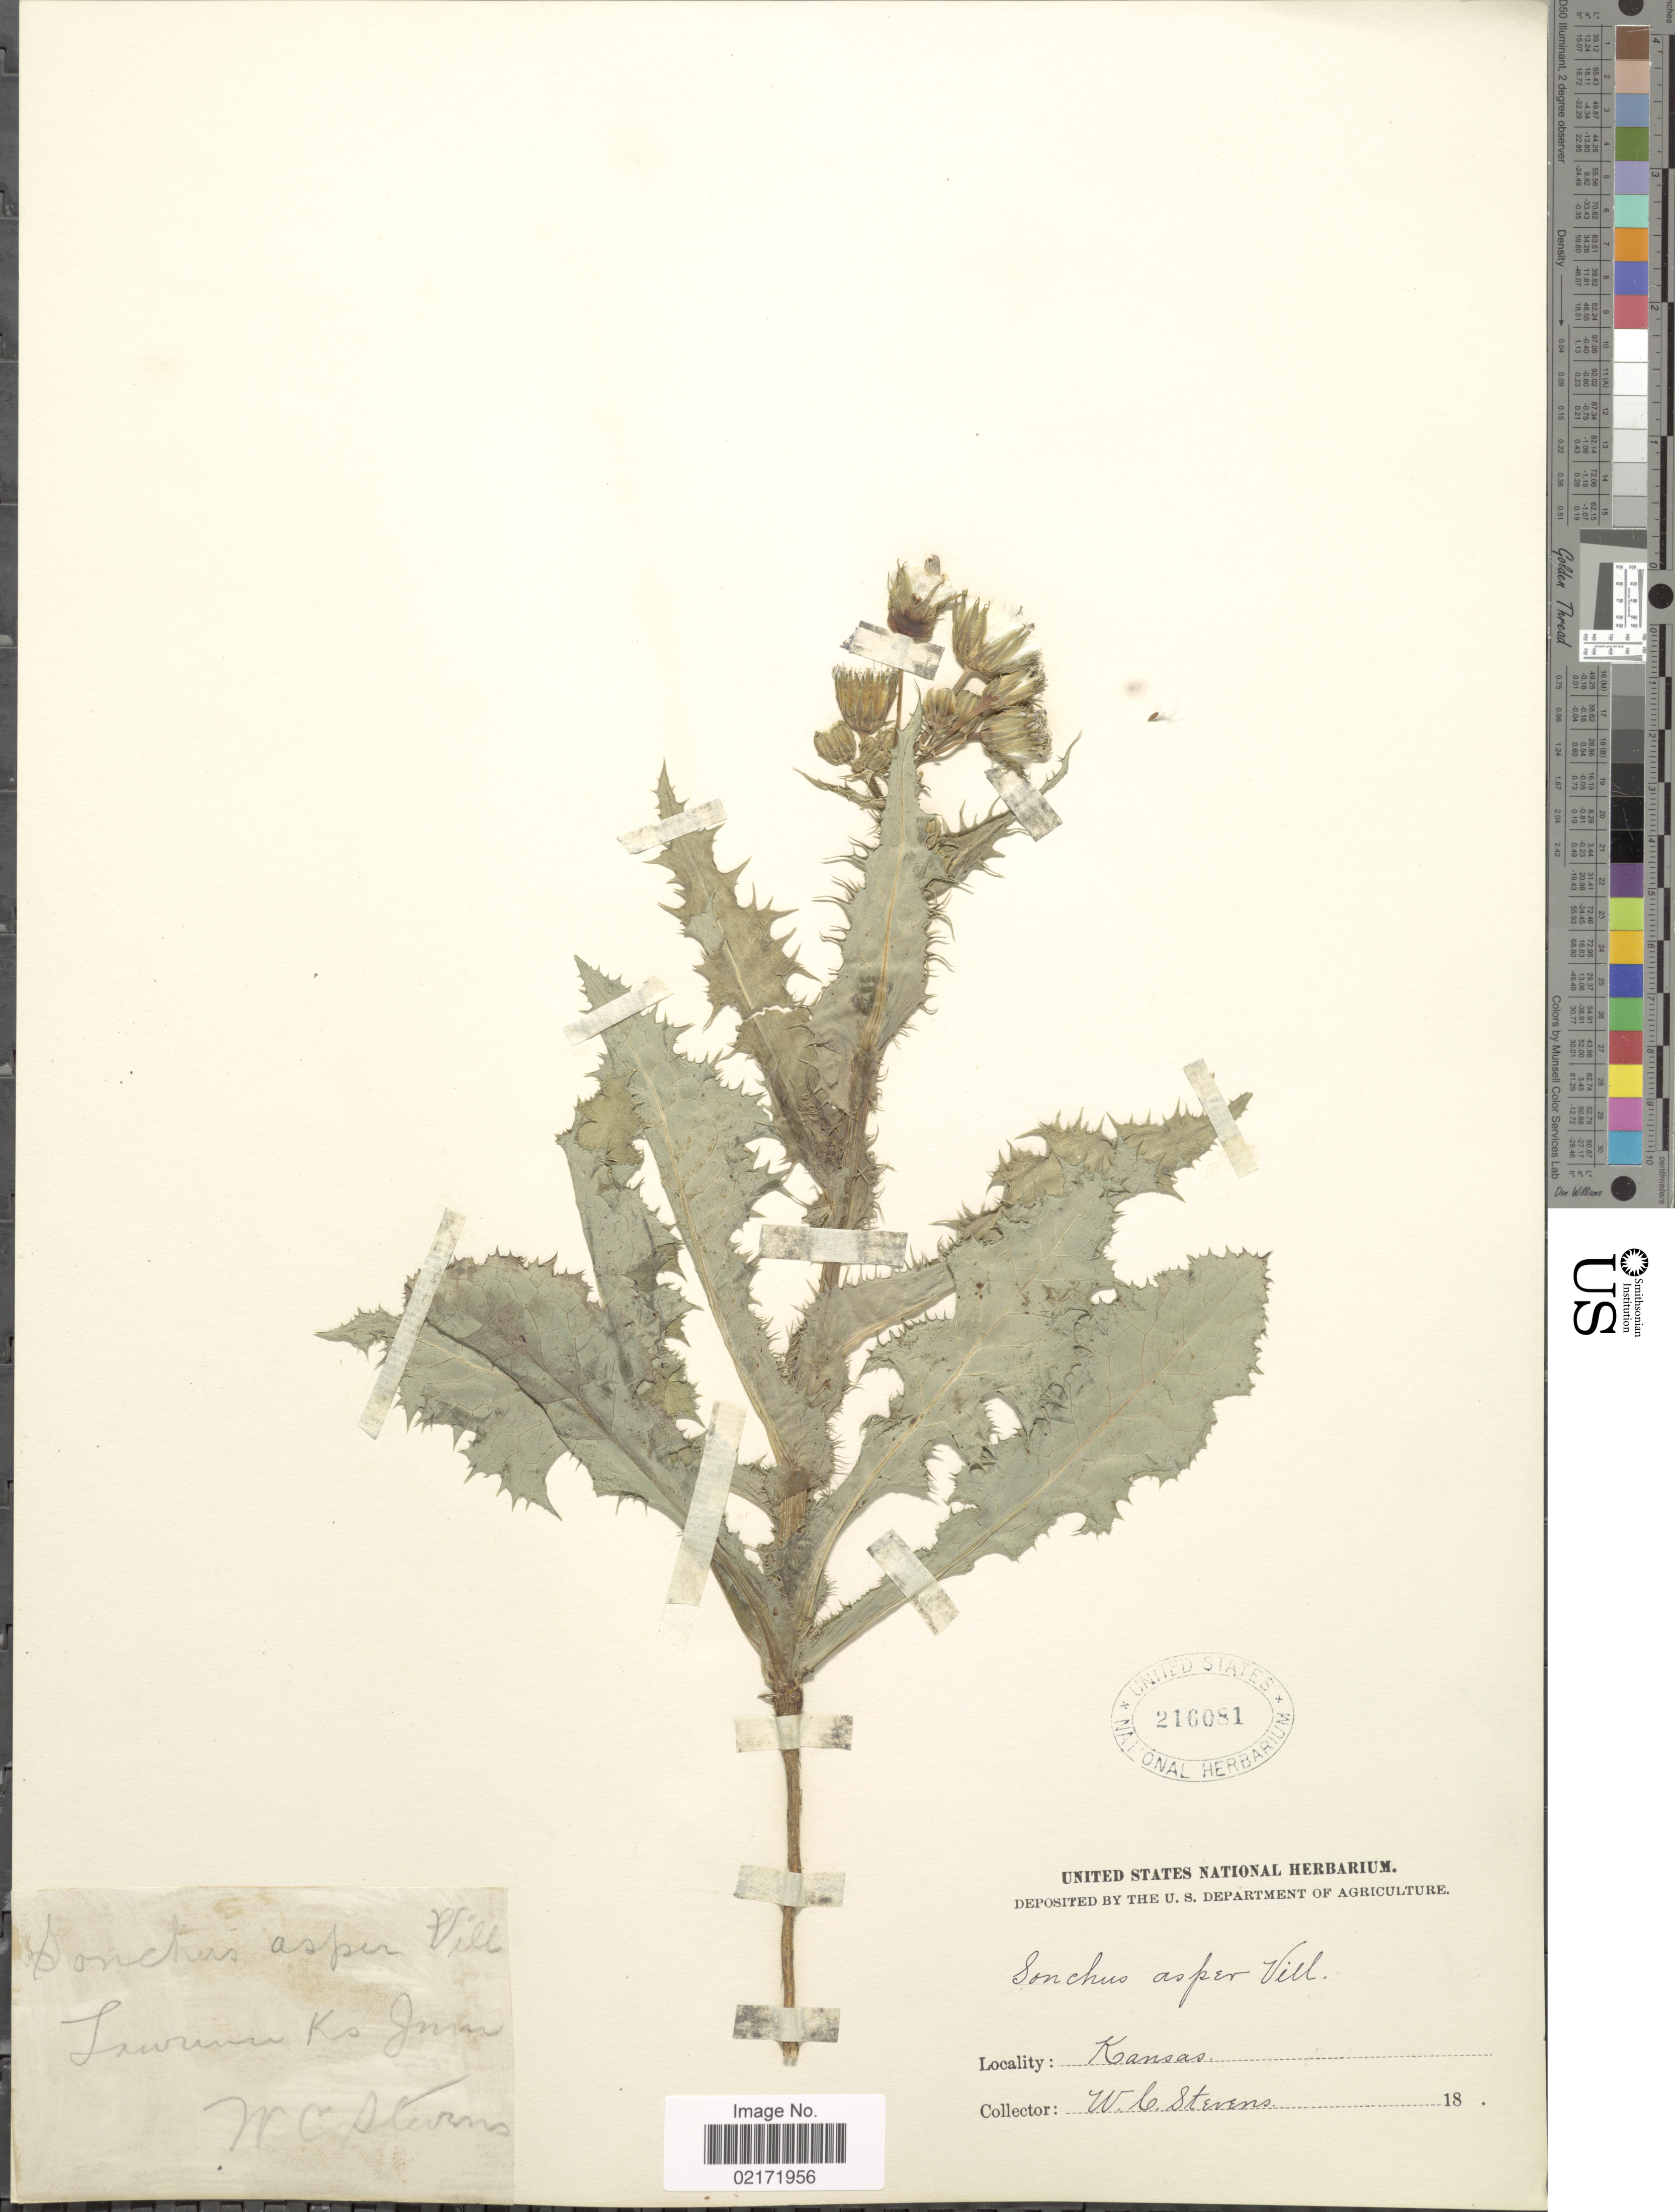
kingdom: Plantae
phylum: Tracheophyta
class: Magnoliopsida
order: Asterales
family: Asteraceae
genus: Sonchus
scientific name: Sonchus asper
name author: (L.) Hill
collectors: W. C. Stevens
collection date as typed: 18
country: United States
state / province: Kansas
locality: Lawrence Ks.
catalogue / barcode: US 216081